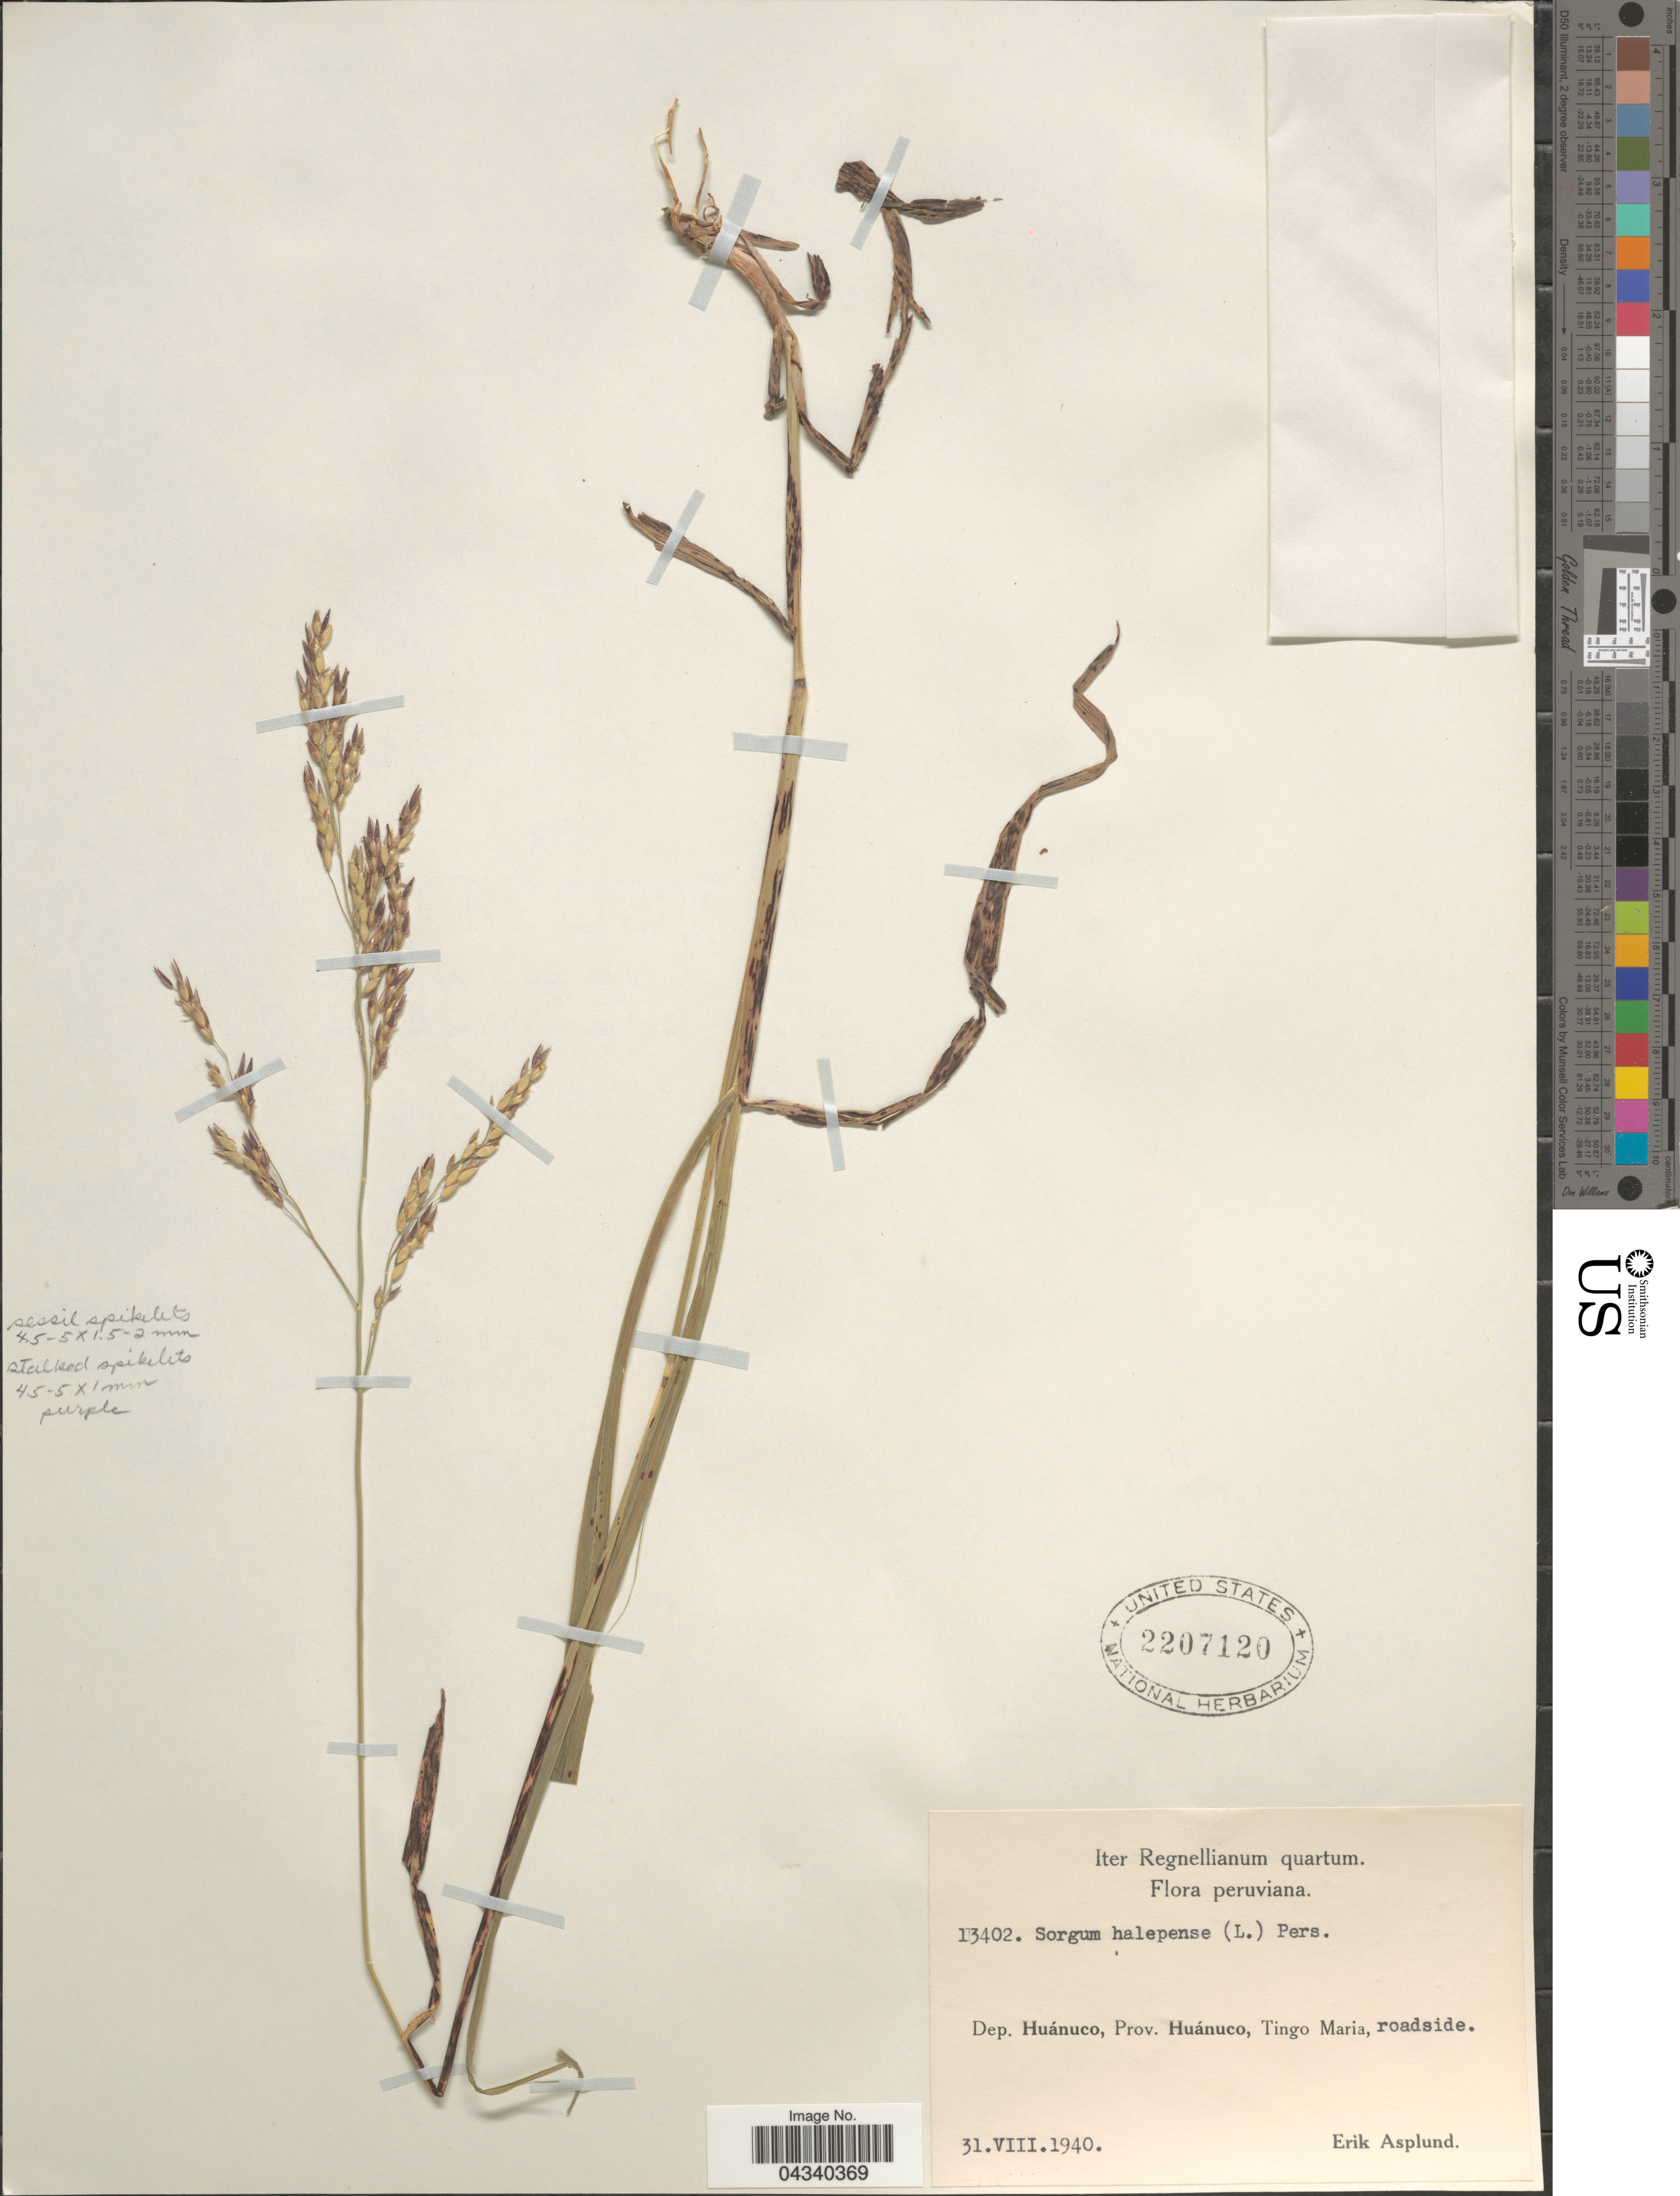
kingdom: Plantae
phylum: Tracheophyta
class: Liliopsida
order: Poales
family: Poaceae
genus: Sorghum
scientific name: Sorghum halepense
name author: (L.) Pers.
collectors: E. Asplund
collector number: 13402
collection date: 1940-08-31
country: Peru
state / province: Huánuco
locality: Iter Regnellianum quartum. Dep. Huánuco, Prov. Huánuco, Tingo Maria, roadside.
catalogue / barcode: US 2207120